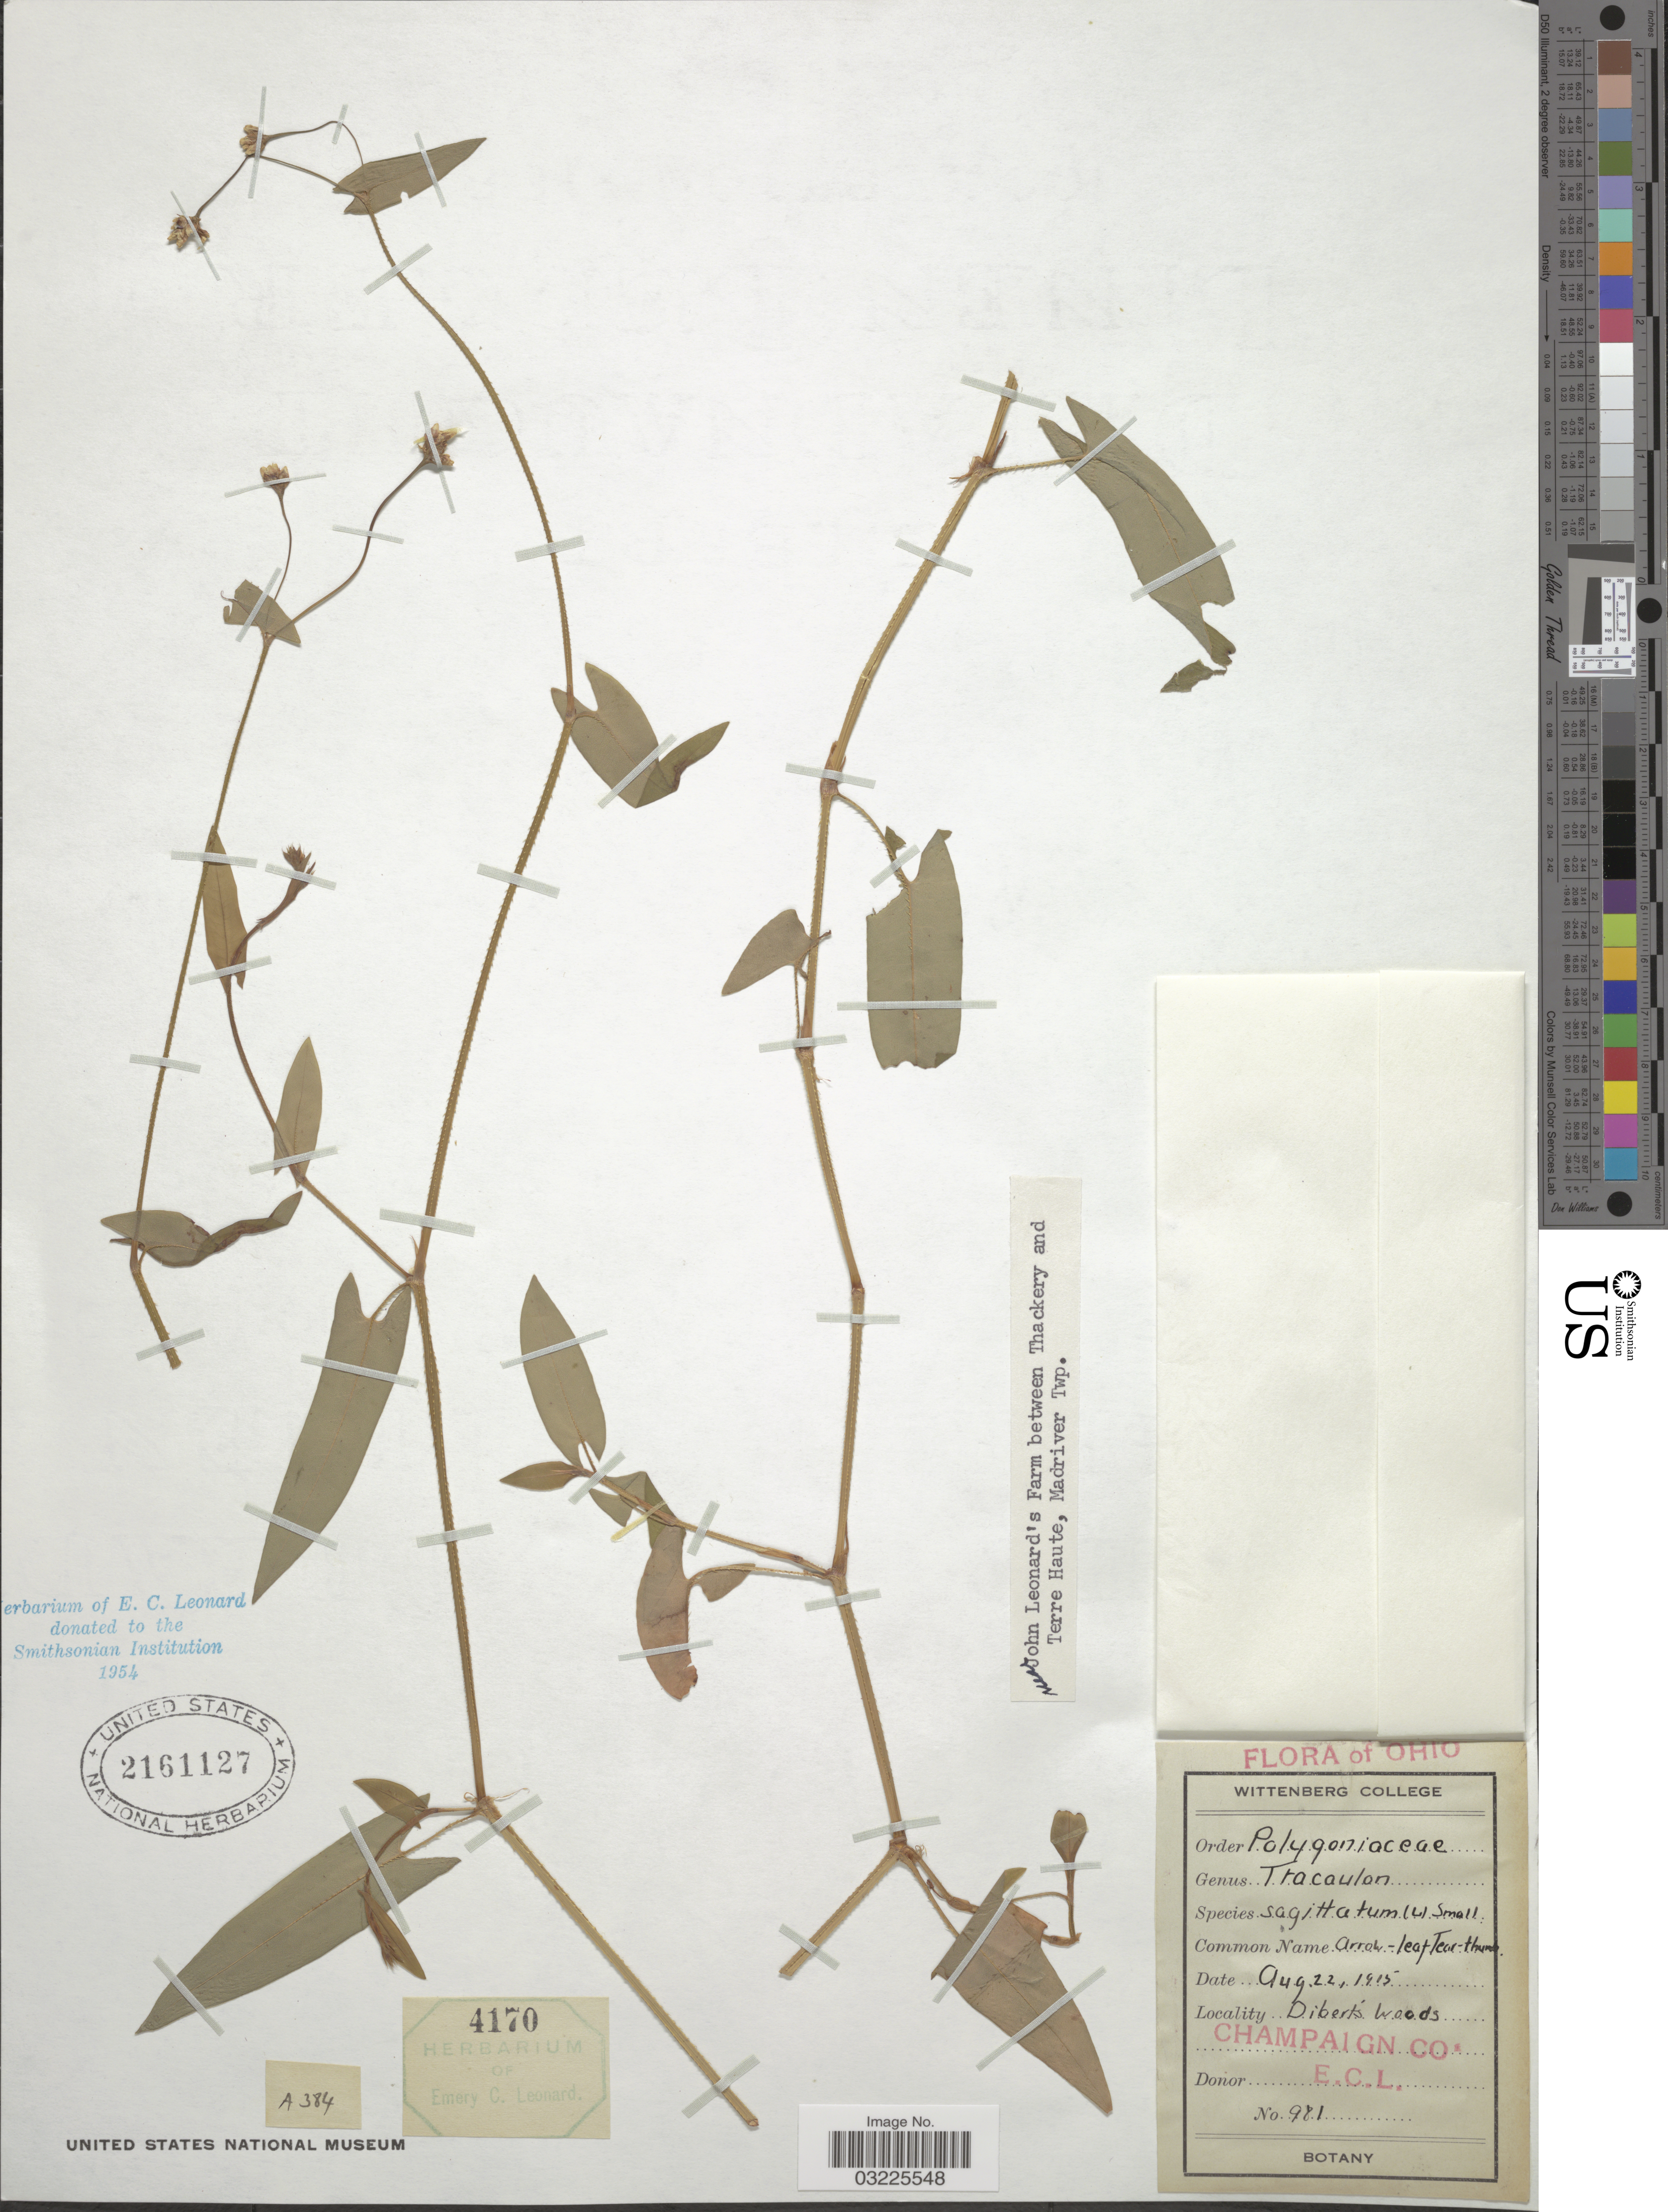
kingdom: Plantae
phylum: Tracheophyta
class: Magnoliopsida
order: Caryophyllales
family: Polygonaceae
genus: Persicaria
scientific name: Persicaria sagittata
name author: (L.) H. Gross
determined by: Atha, D. E.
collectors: E. C. Leonard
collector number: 981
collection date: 1915-08-22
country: United States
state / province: Ohio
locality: Champaign Co. Debert's woods.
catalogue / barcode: US 2161127